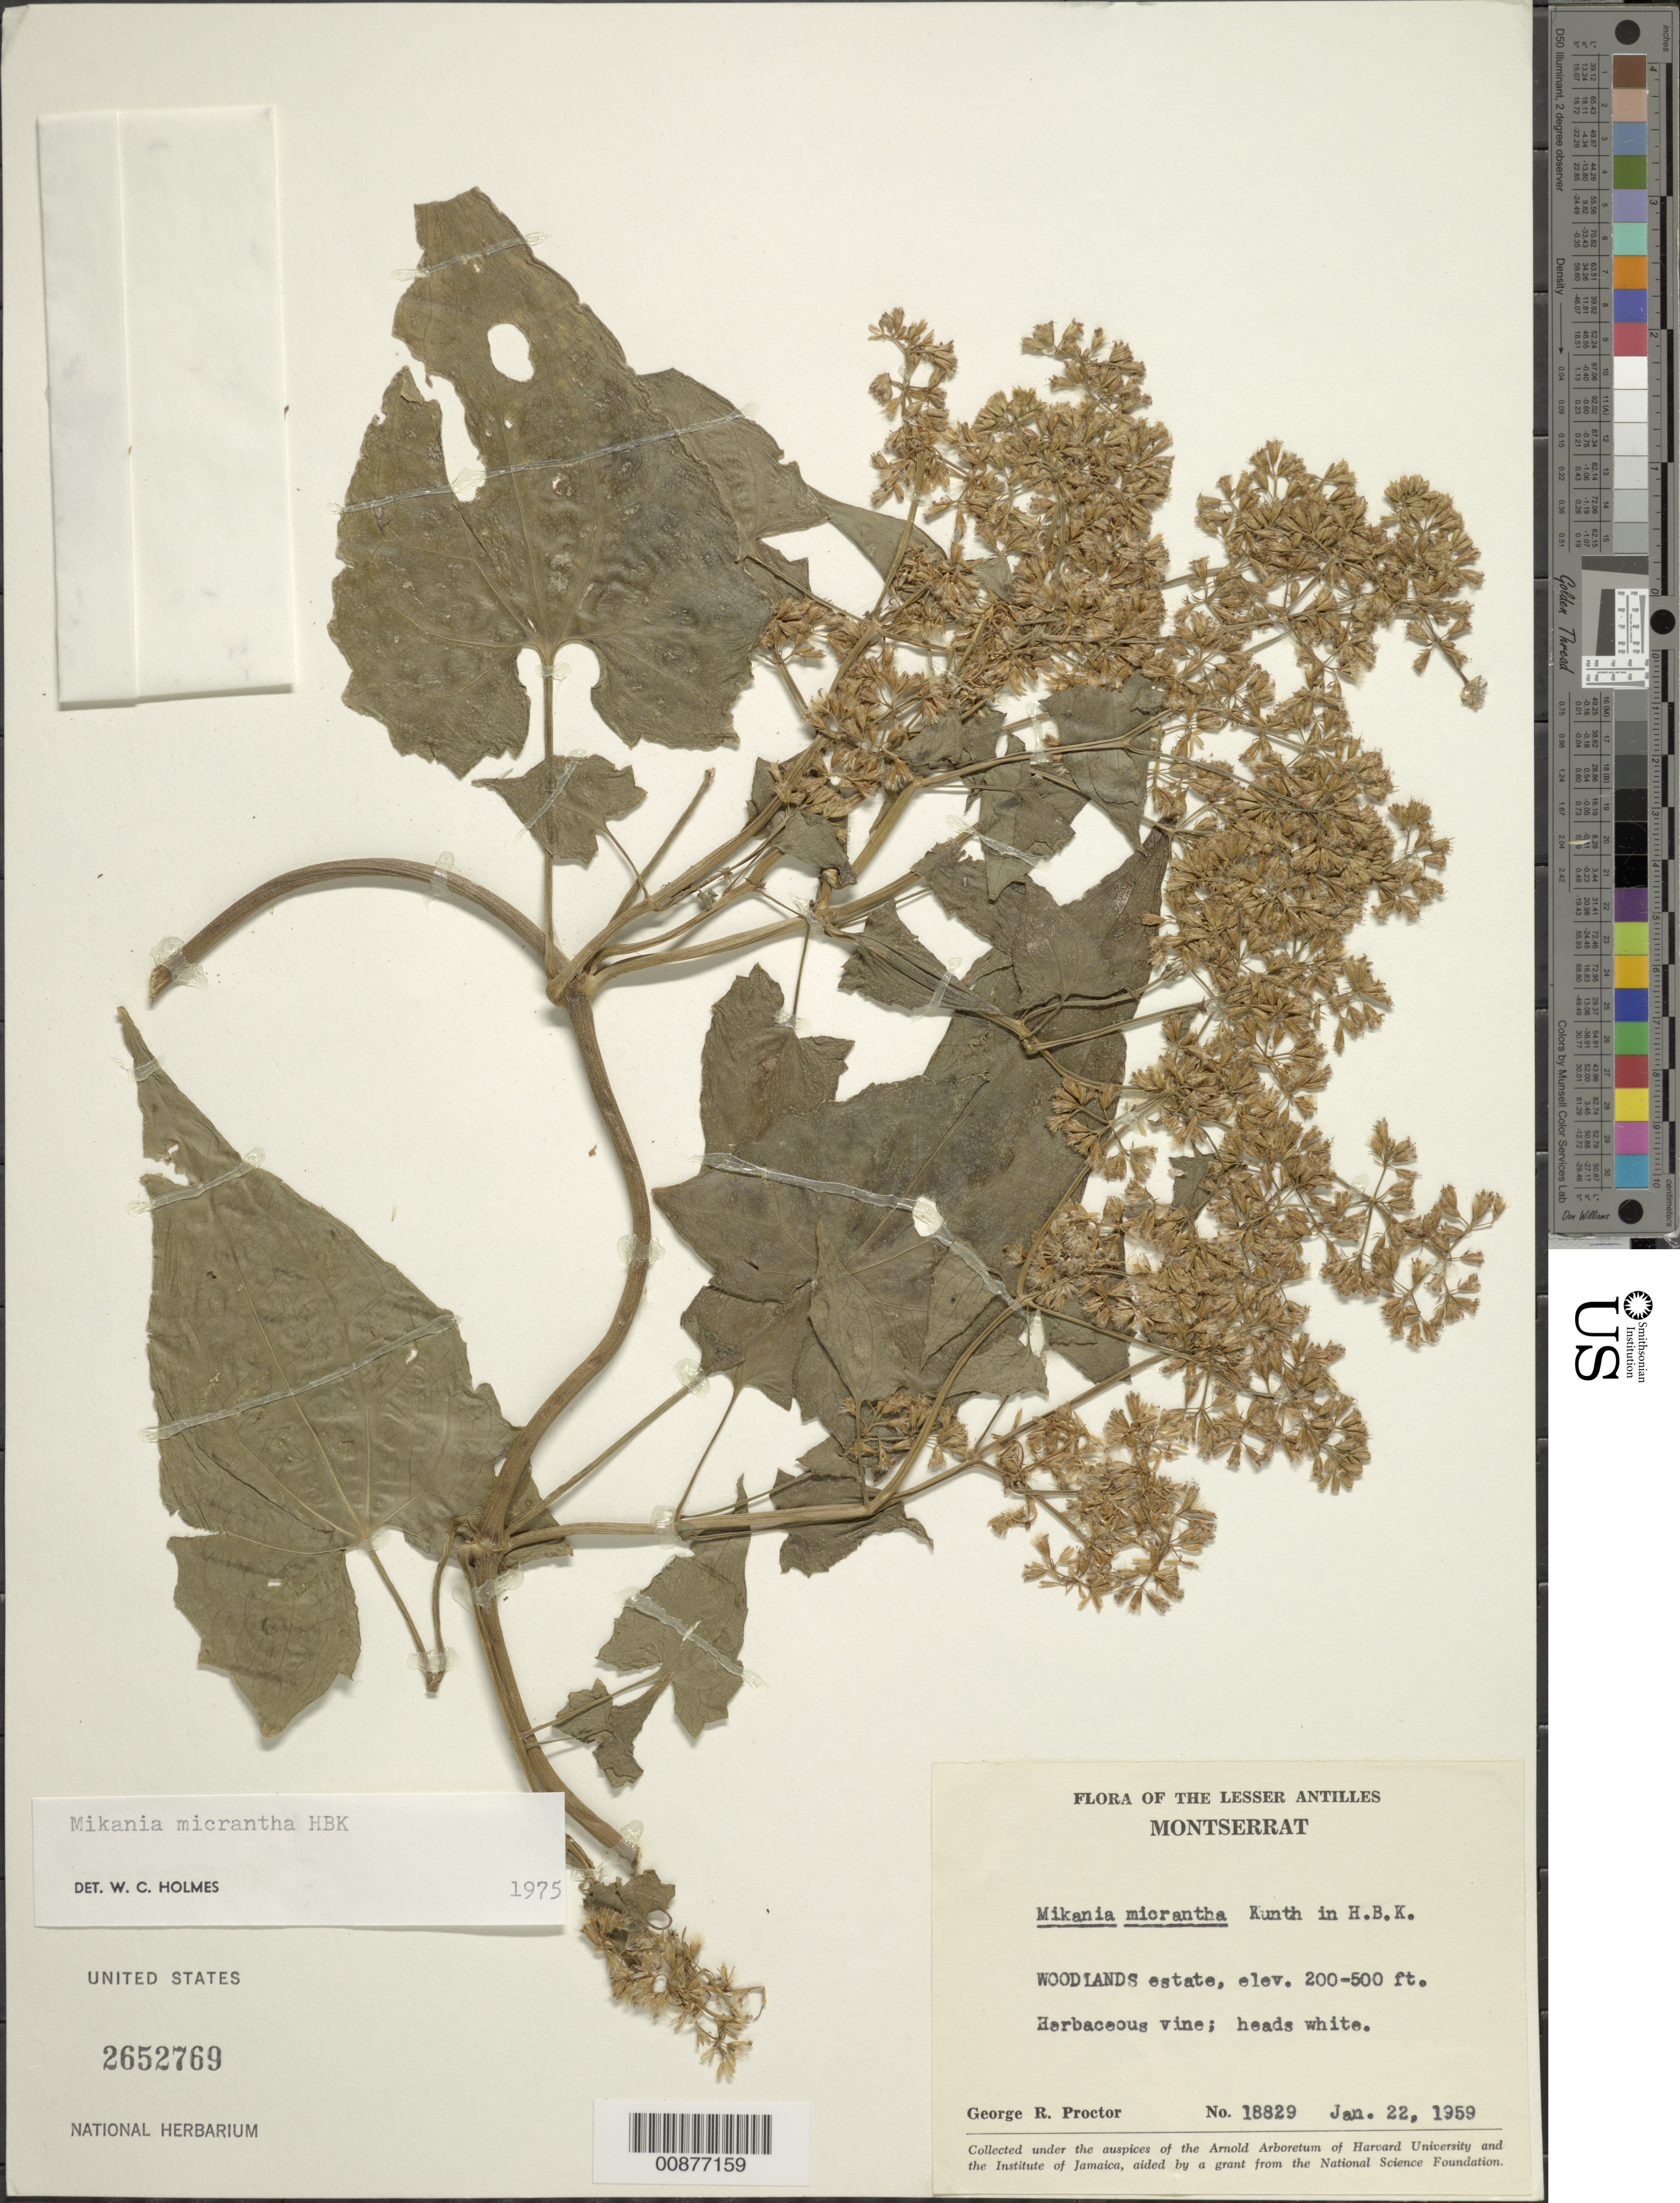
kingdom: Plantae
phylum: Tracheophyta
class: Magnoliopsida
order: Asterales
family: Asteraceae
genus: Mikania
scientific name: Mikania micrantha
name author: Kunth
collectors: G. R. Proctor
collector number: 18829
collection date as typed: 22 Jan 1959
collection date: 1959-01-22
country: Montserrat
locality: Woodslands Estate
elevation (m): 61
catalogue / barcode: US 2652769